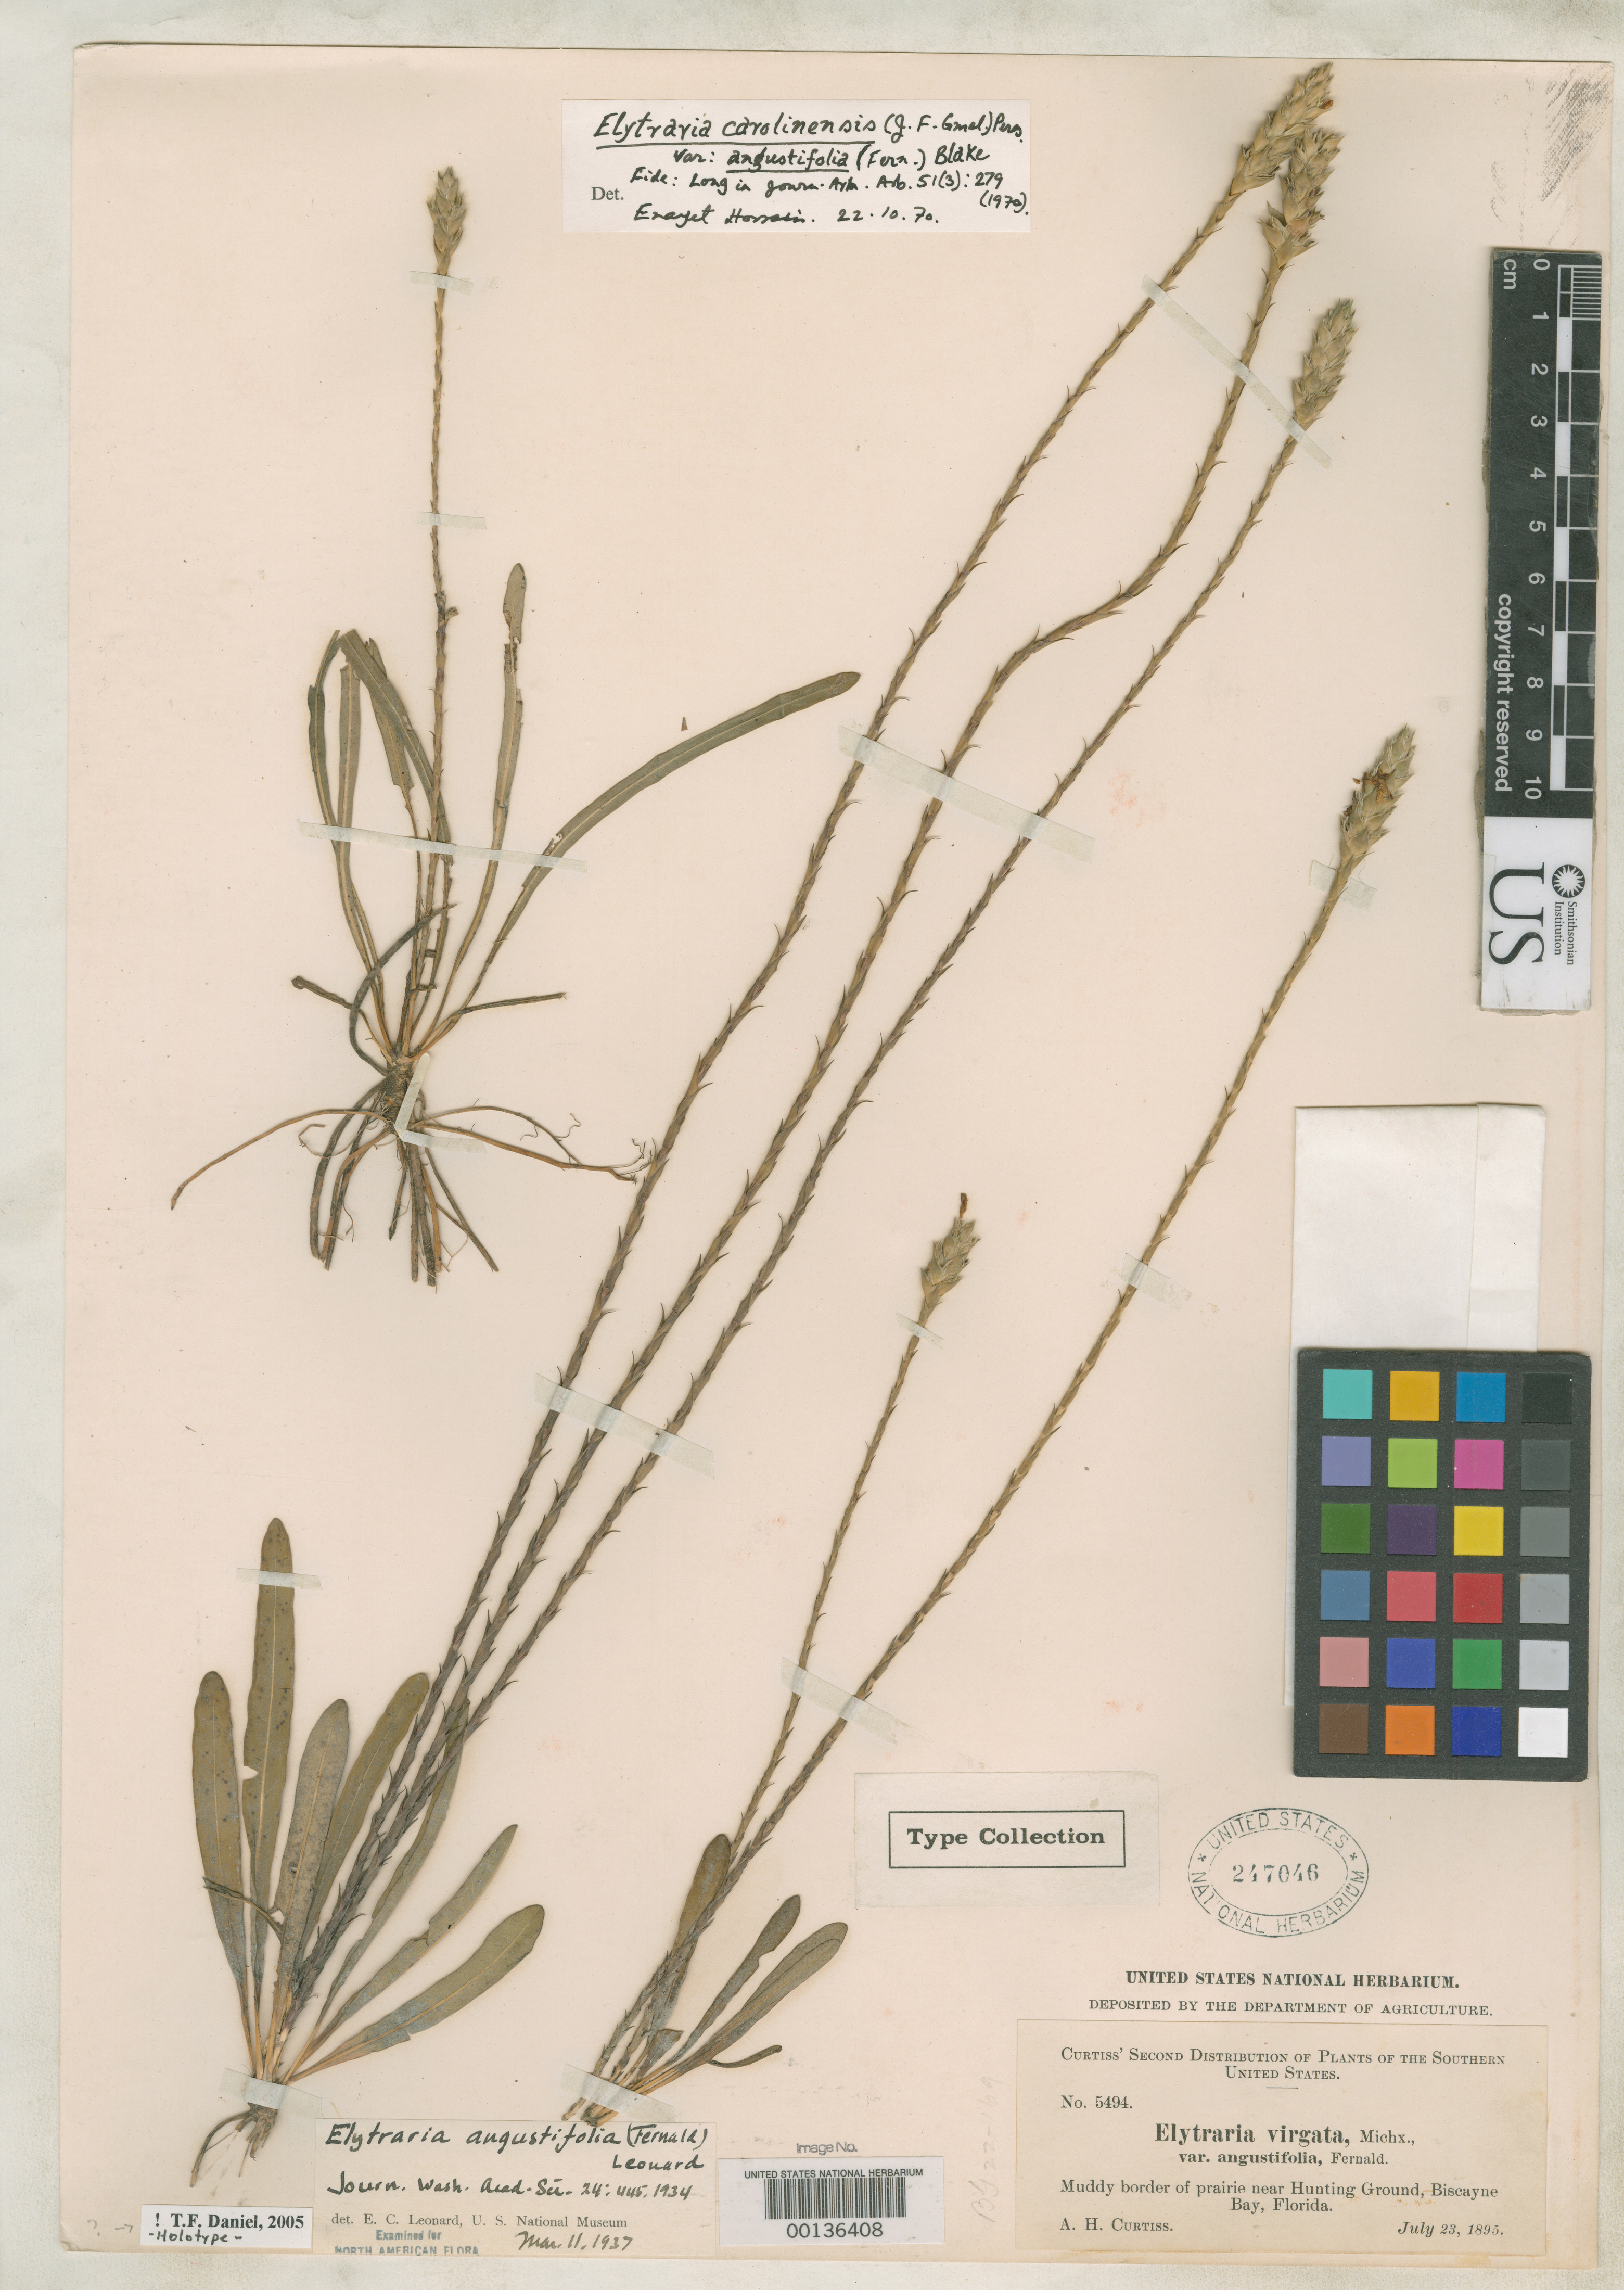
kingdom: Plantae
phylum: Tracheophyta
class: Magnoliopsida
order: Lamiales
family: Acanthaceae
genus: Elytraria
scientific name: Elytraria virgata var. angustifolia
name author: Fernald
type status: Isotype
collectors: A. H. Curtiss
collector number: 5494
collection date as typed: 23 Jul 1895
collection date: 1895-07-23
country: United States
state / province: Florida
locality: Near Biscayne Bay.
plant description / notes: Annotated as "holoytpe" by T.F. Daniel (2005), but holotype is more likely a specimen at GH.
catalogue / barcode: US 247046